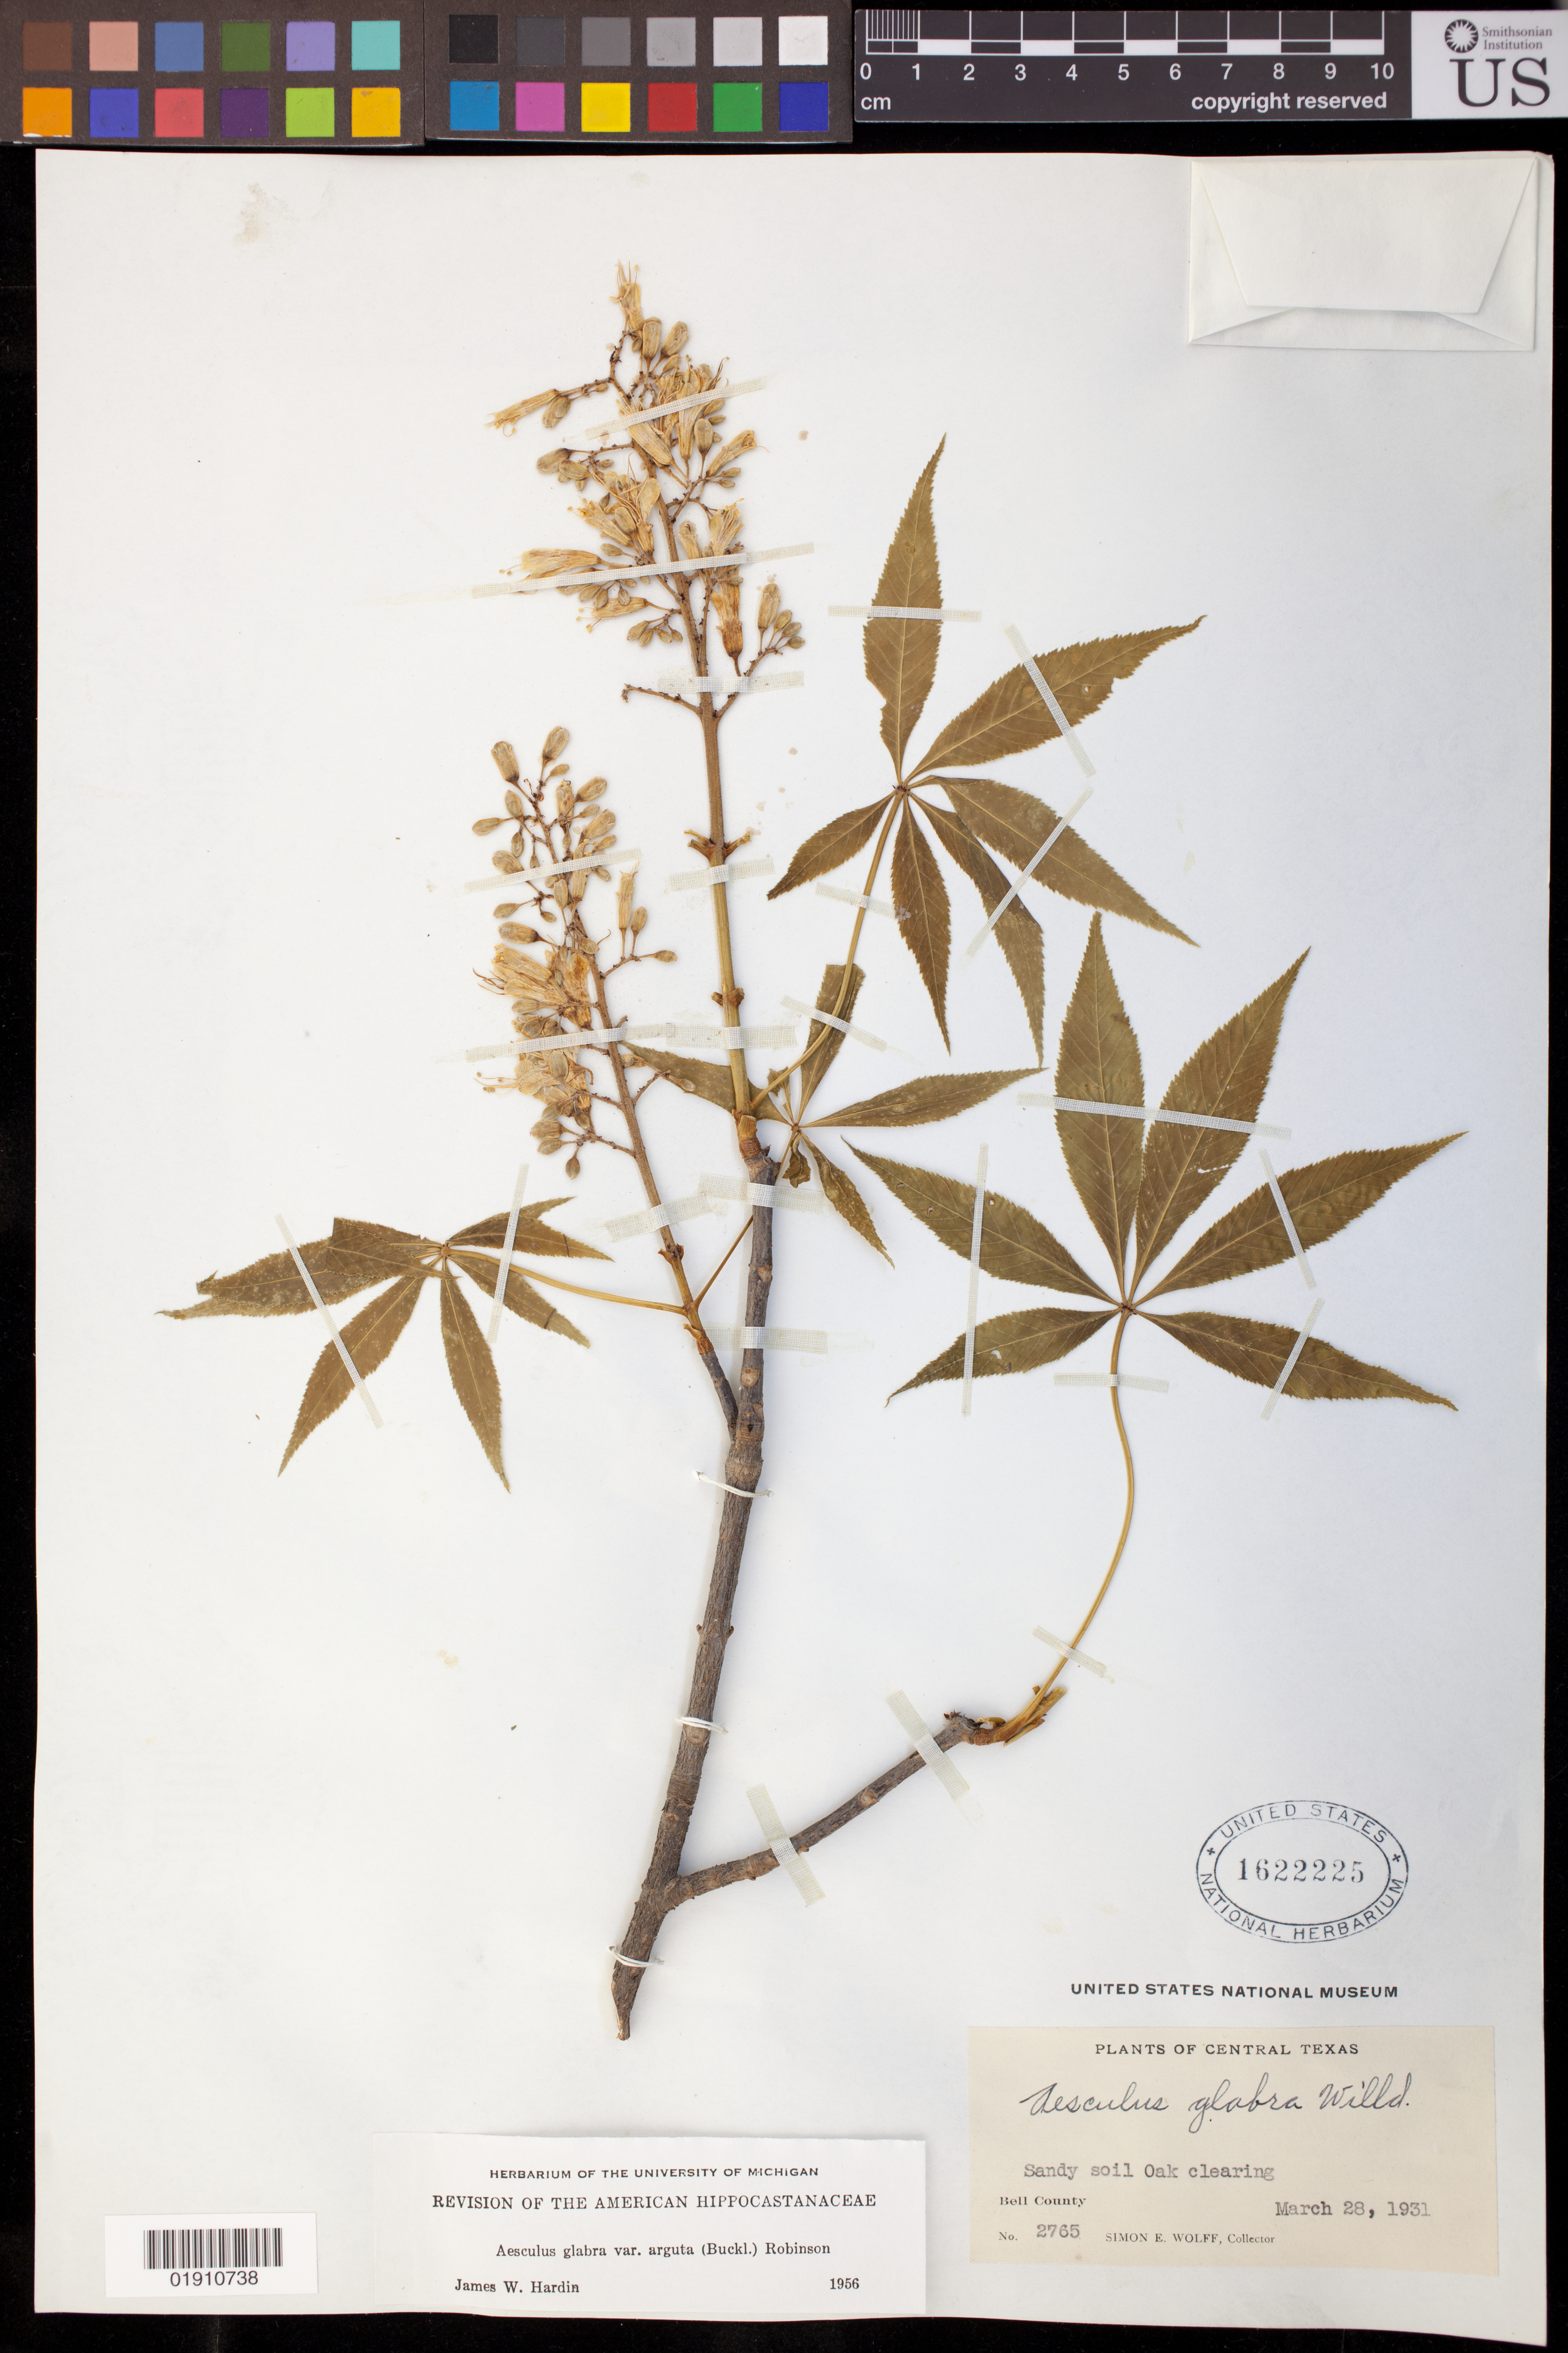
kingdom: Plantae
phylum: Tracheophyta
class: Magnoliopsida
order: Sapindales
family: Sapindaceae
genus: Aesculus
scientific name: Aesculus glabra var. anguta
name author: (Buckley) B.L. Rob.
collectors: S. E. Wolff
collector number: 2765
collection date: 1931-03-28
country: United States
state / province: Texas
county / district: Bell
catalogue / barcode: US 1622225